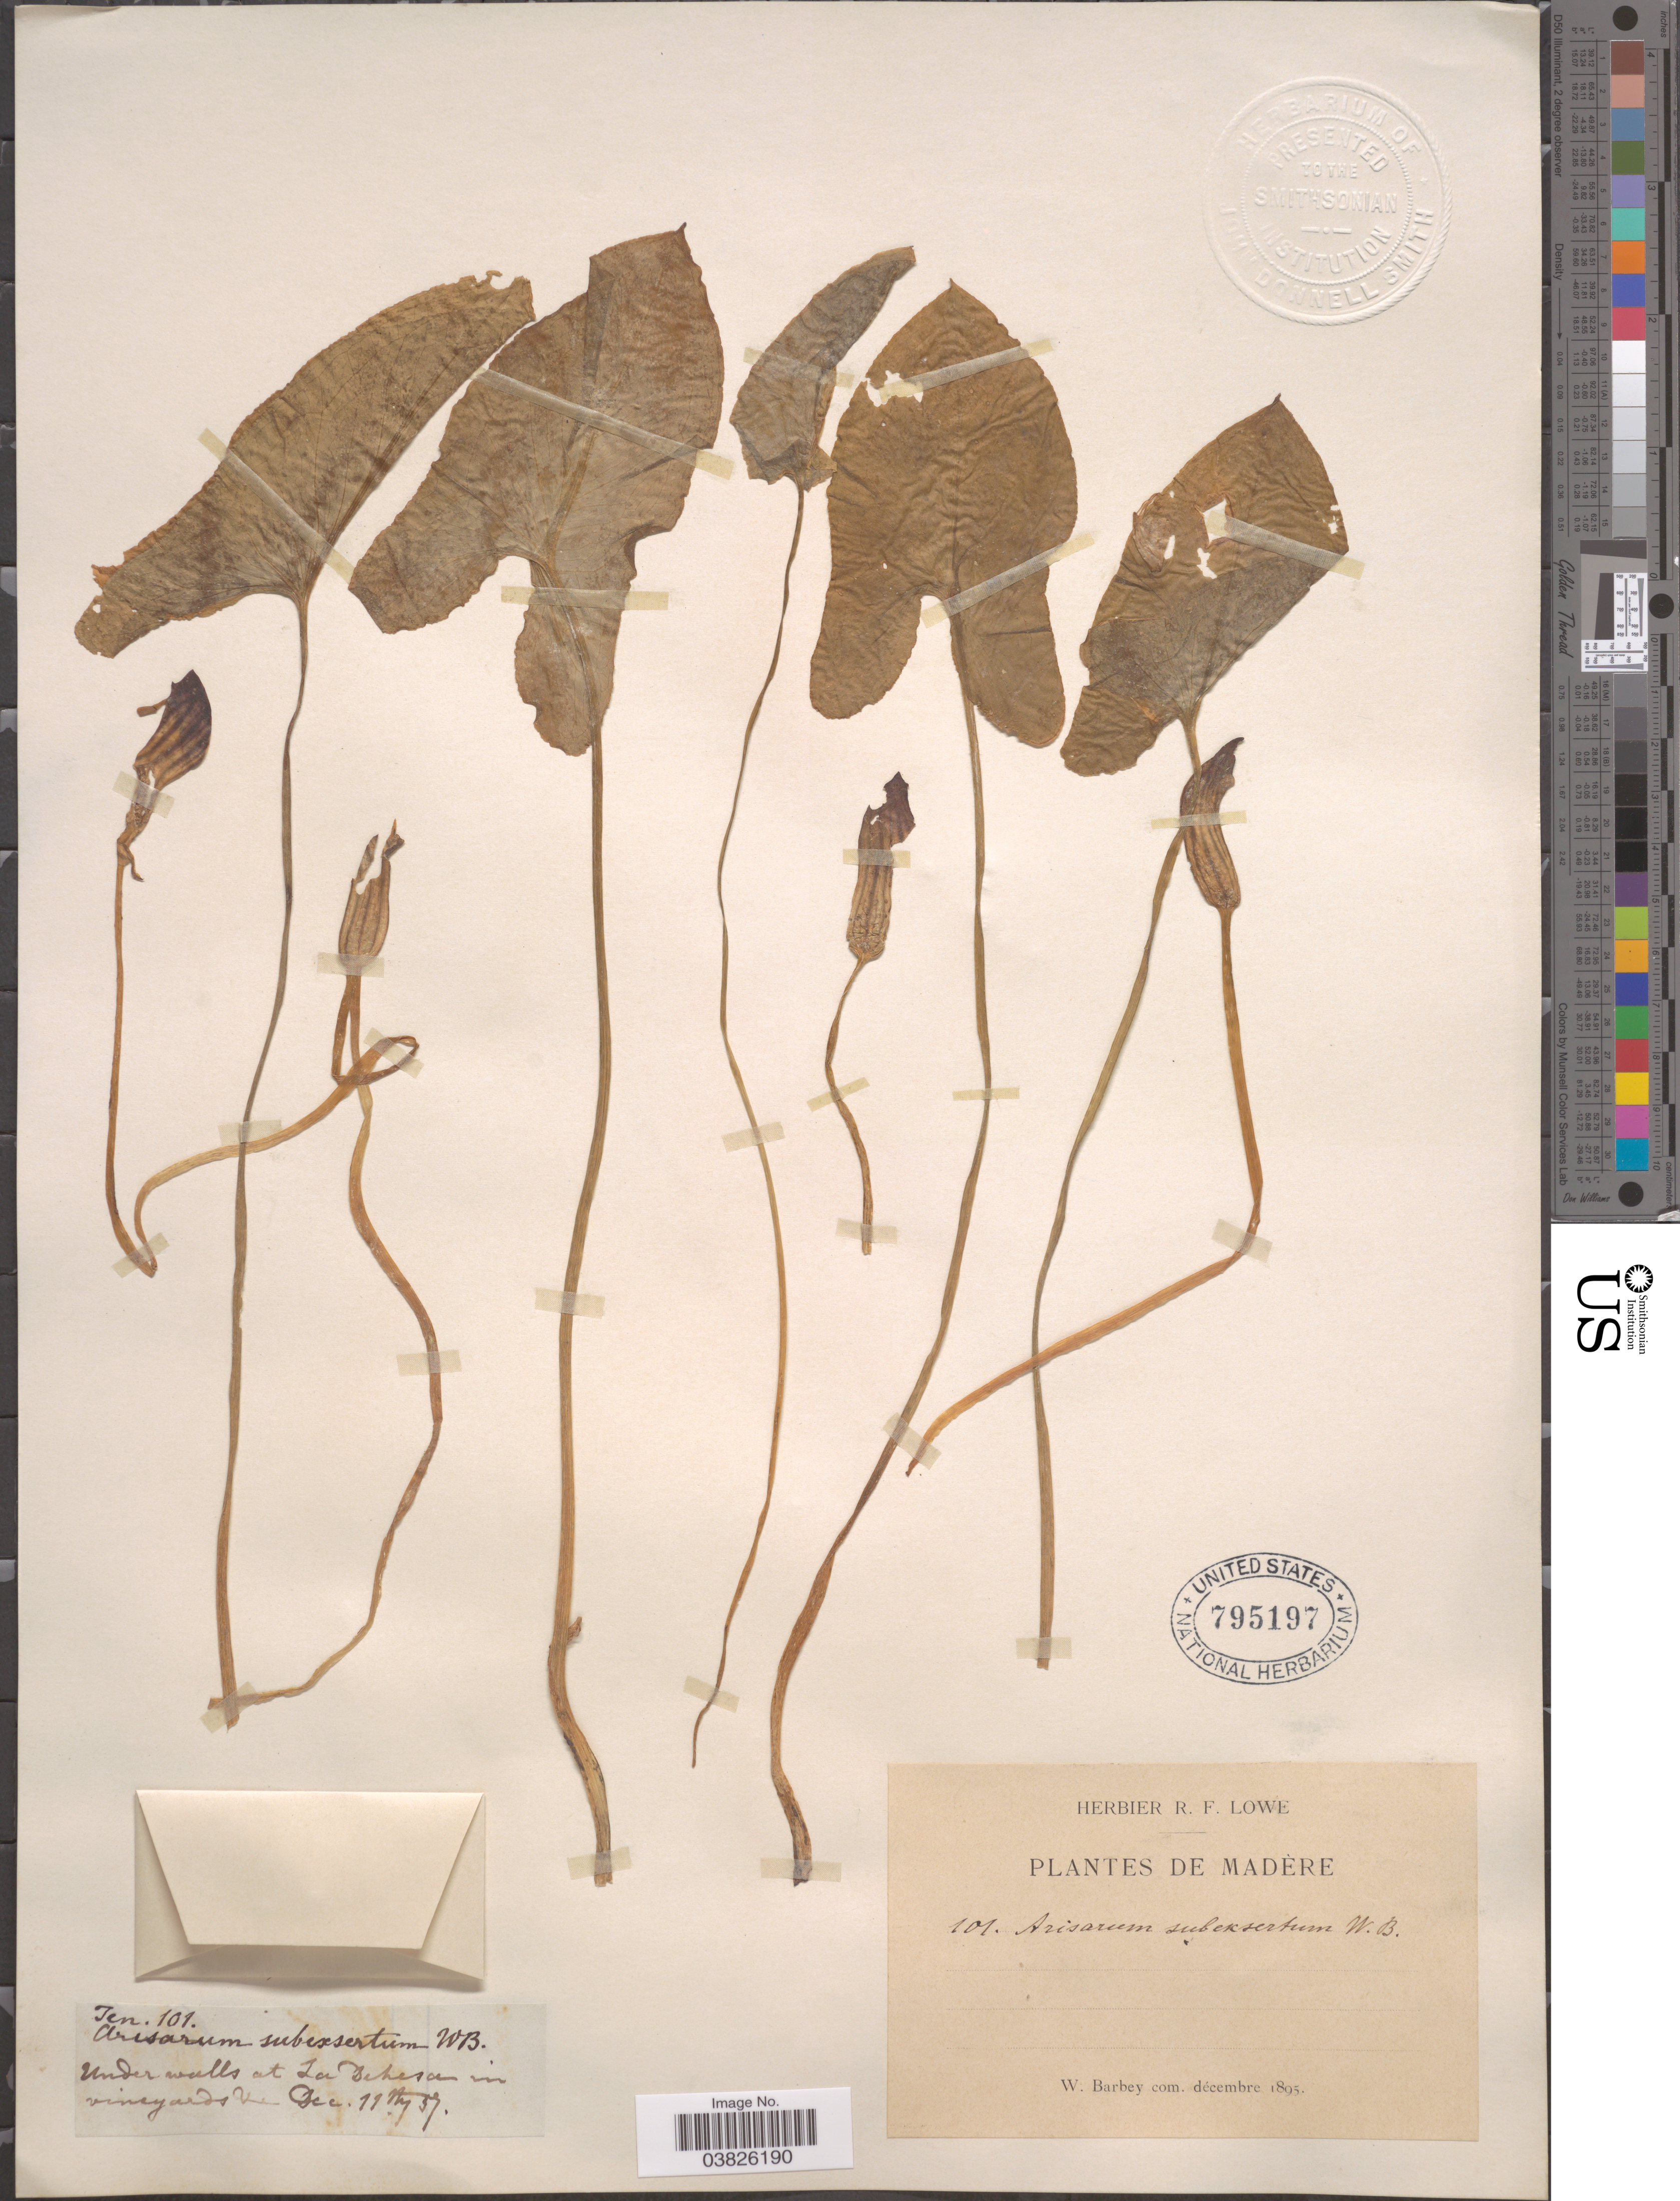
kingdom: Plantae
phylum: Tracheophyta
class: Liliopsida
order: Alismatales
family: Araceae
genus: Arisarum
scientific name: Arisarum vulgare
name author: Targ. Tozz.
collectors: ex herb. R. F. Lowe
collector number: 101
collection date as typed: Transcribed d/m/y: 11/12/57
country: Portugal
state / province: Madeira (Aut. Reg.)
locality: Madère. Under walls at La Dehesa in vineyards.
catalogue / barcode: US 795197